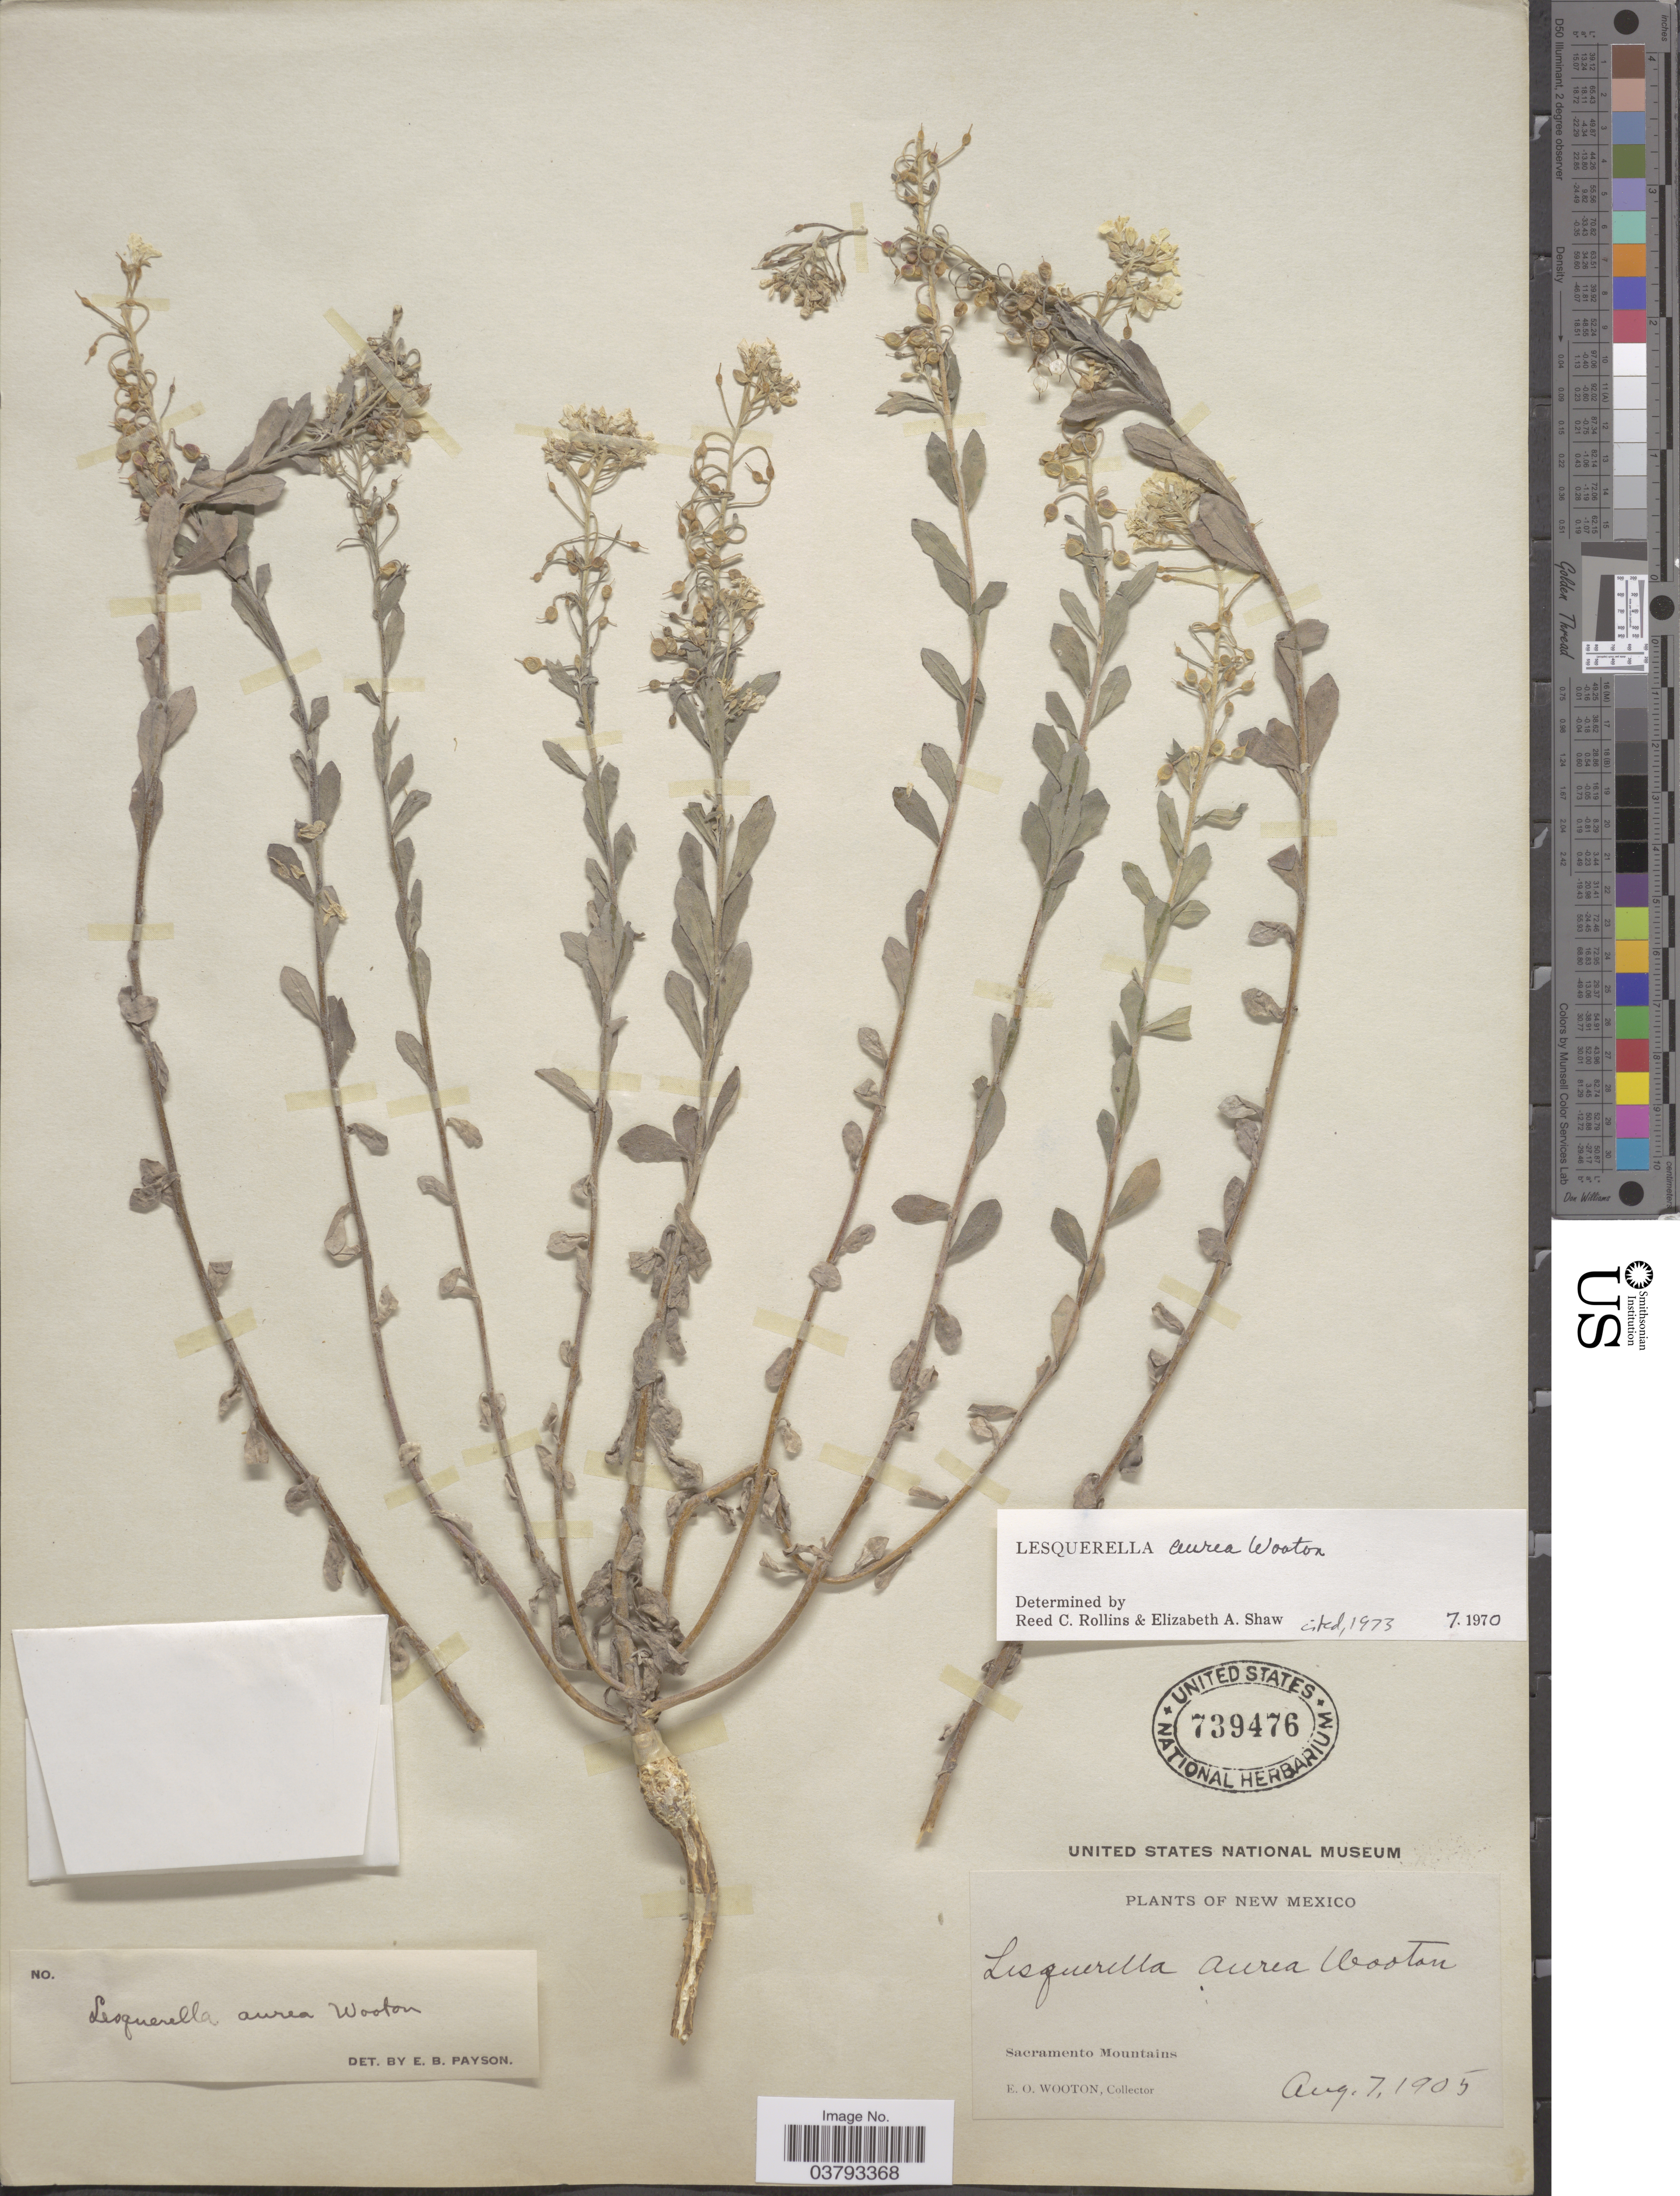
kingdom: Plantae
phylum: Tracheophyta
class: Magnoliopsida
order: Brassicales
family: Brassicaceae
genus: Lesquerella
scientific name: Lesquerella aurea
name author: Wooton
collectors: E. O. Wooton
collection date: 1905-08-07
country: United States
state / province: New Mexico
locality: Sacramento Mountains.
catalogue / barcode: US 739476